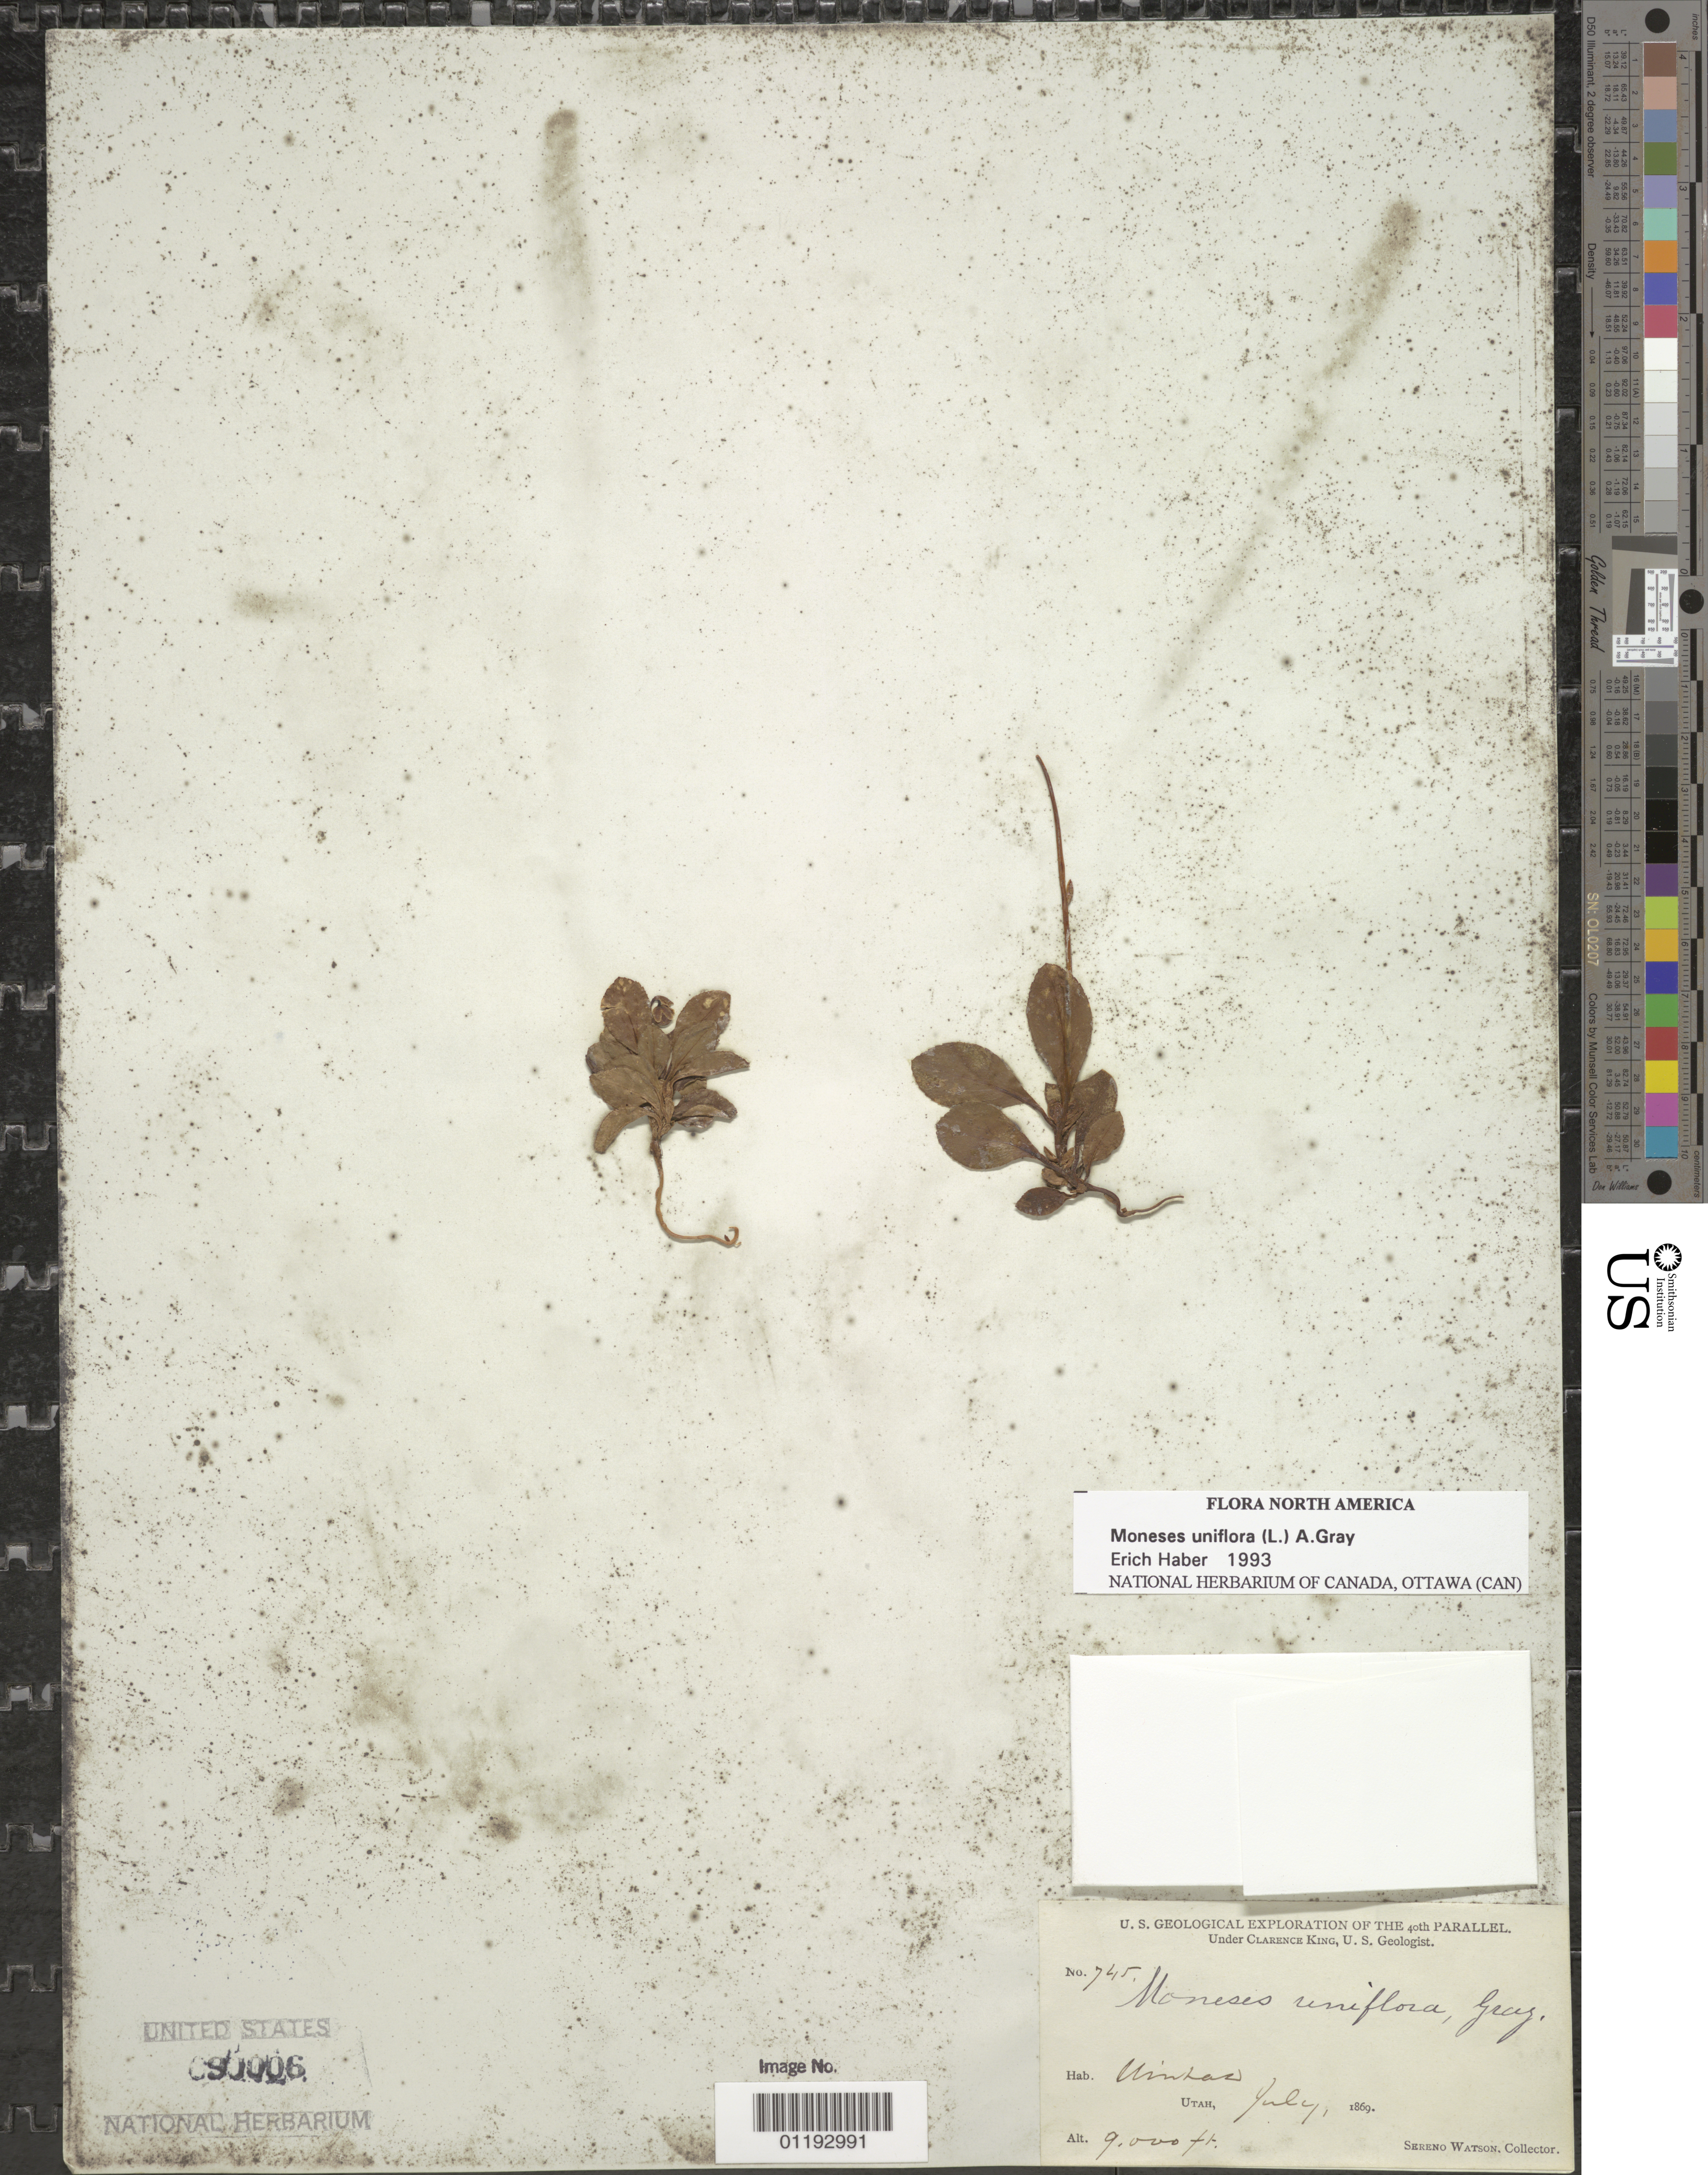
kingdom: Plantae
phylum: Tracheophyta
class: Magnoliopsida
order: Ericales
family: Ericaceae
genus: Moneses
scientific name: Moneses uniflora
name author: (L.) A. Gray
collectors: S. Watson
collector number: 745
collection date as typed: Jul 1869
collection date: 1869-07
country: United States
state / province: Utah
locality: Uintas, N. Utah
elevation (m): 2743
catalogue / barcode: US 90006